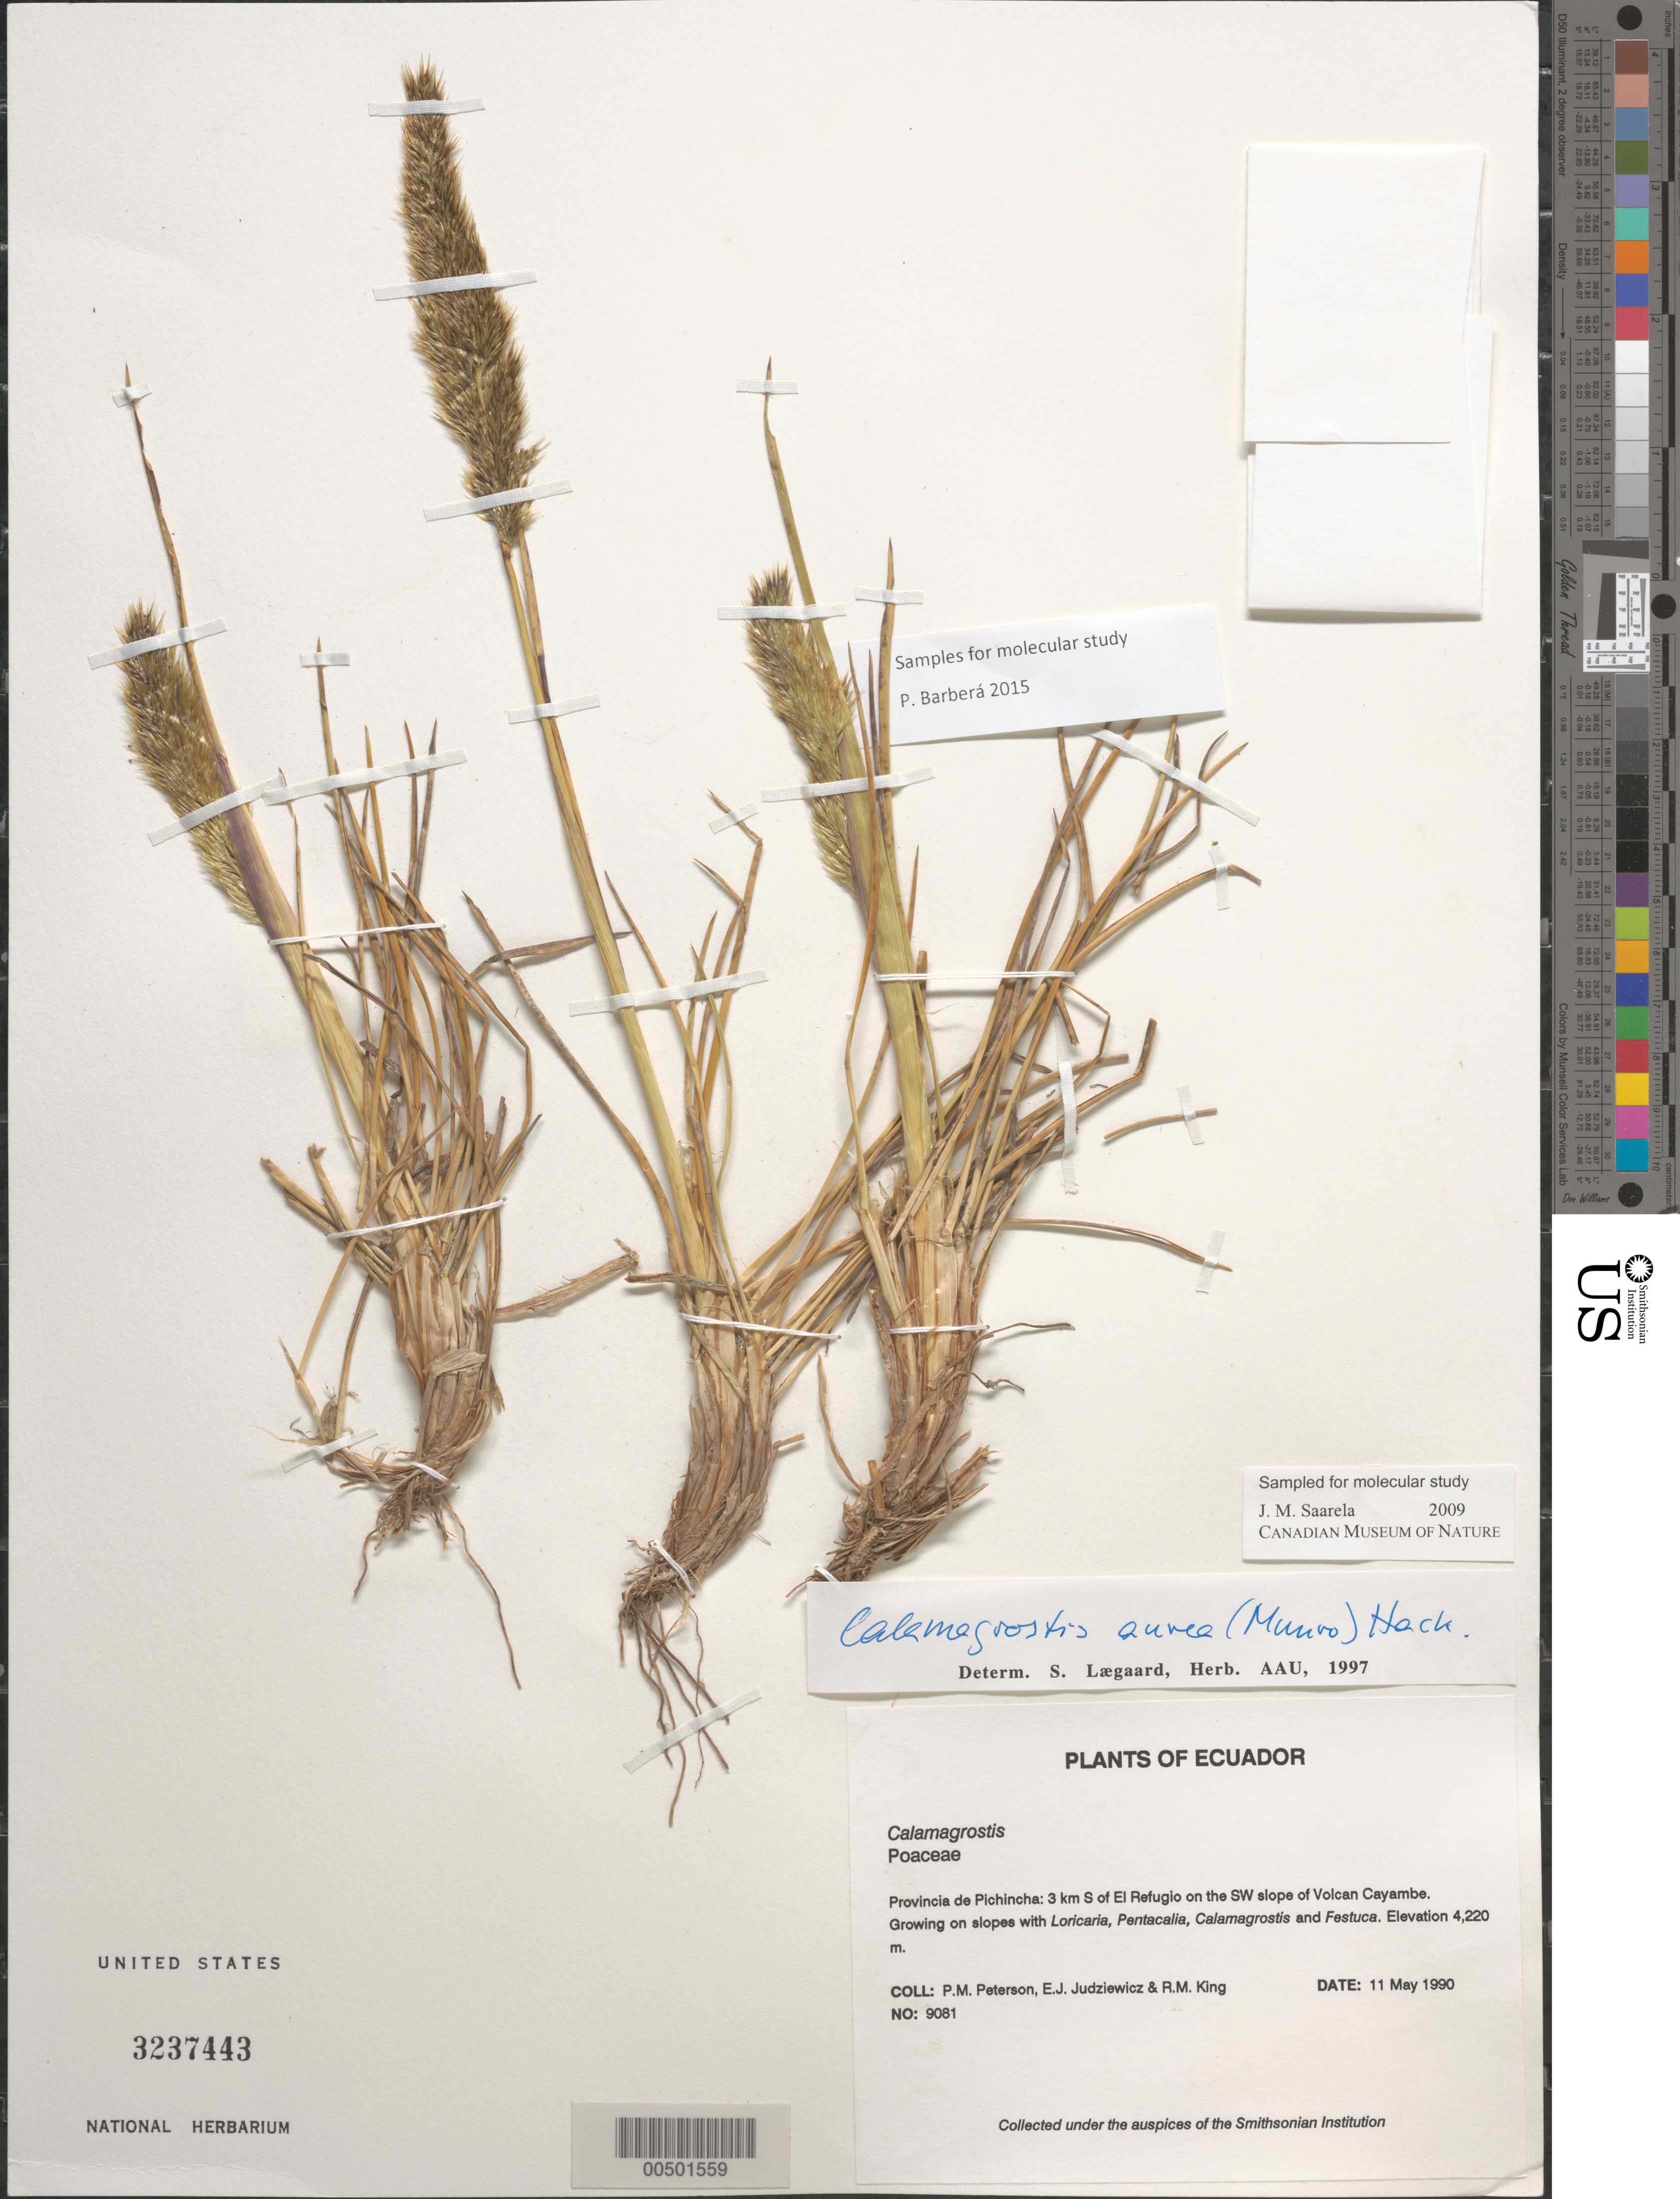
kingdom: Plantae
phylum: Tracheophyta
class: Liliopsida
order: Poales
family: Poaceae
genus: Calamagrostis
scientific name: Calamagrostis aurea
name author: (Munro) Hack. ex Sodiro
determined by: Lægaard, S., (AAU), University of Aarhus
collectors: P. M. Peterson, E. J. Judziewicz & R. M. King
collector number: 09081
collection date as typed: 11 May 1990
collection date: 1990-05-11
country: Ecuador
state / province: Pichincha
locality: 3 km S of El Refugio on the SW slope of Volcan Cayambe.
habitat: Growing on slopes with Loricaria, Pentacalia, Calamagrostis and Festuca.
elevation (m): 4220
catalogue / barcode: US 3237443